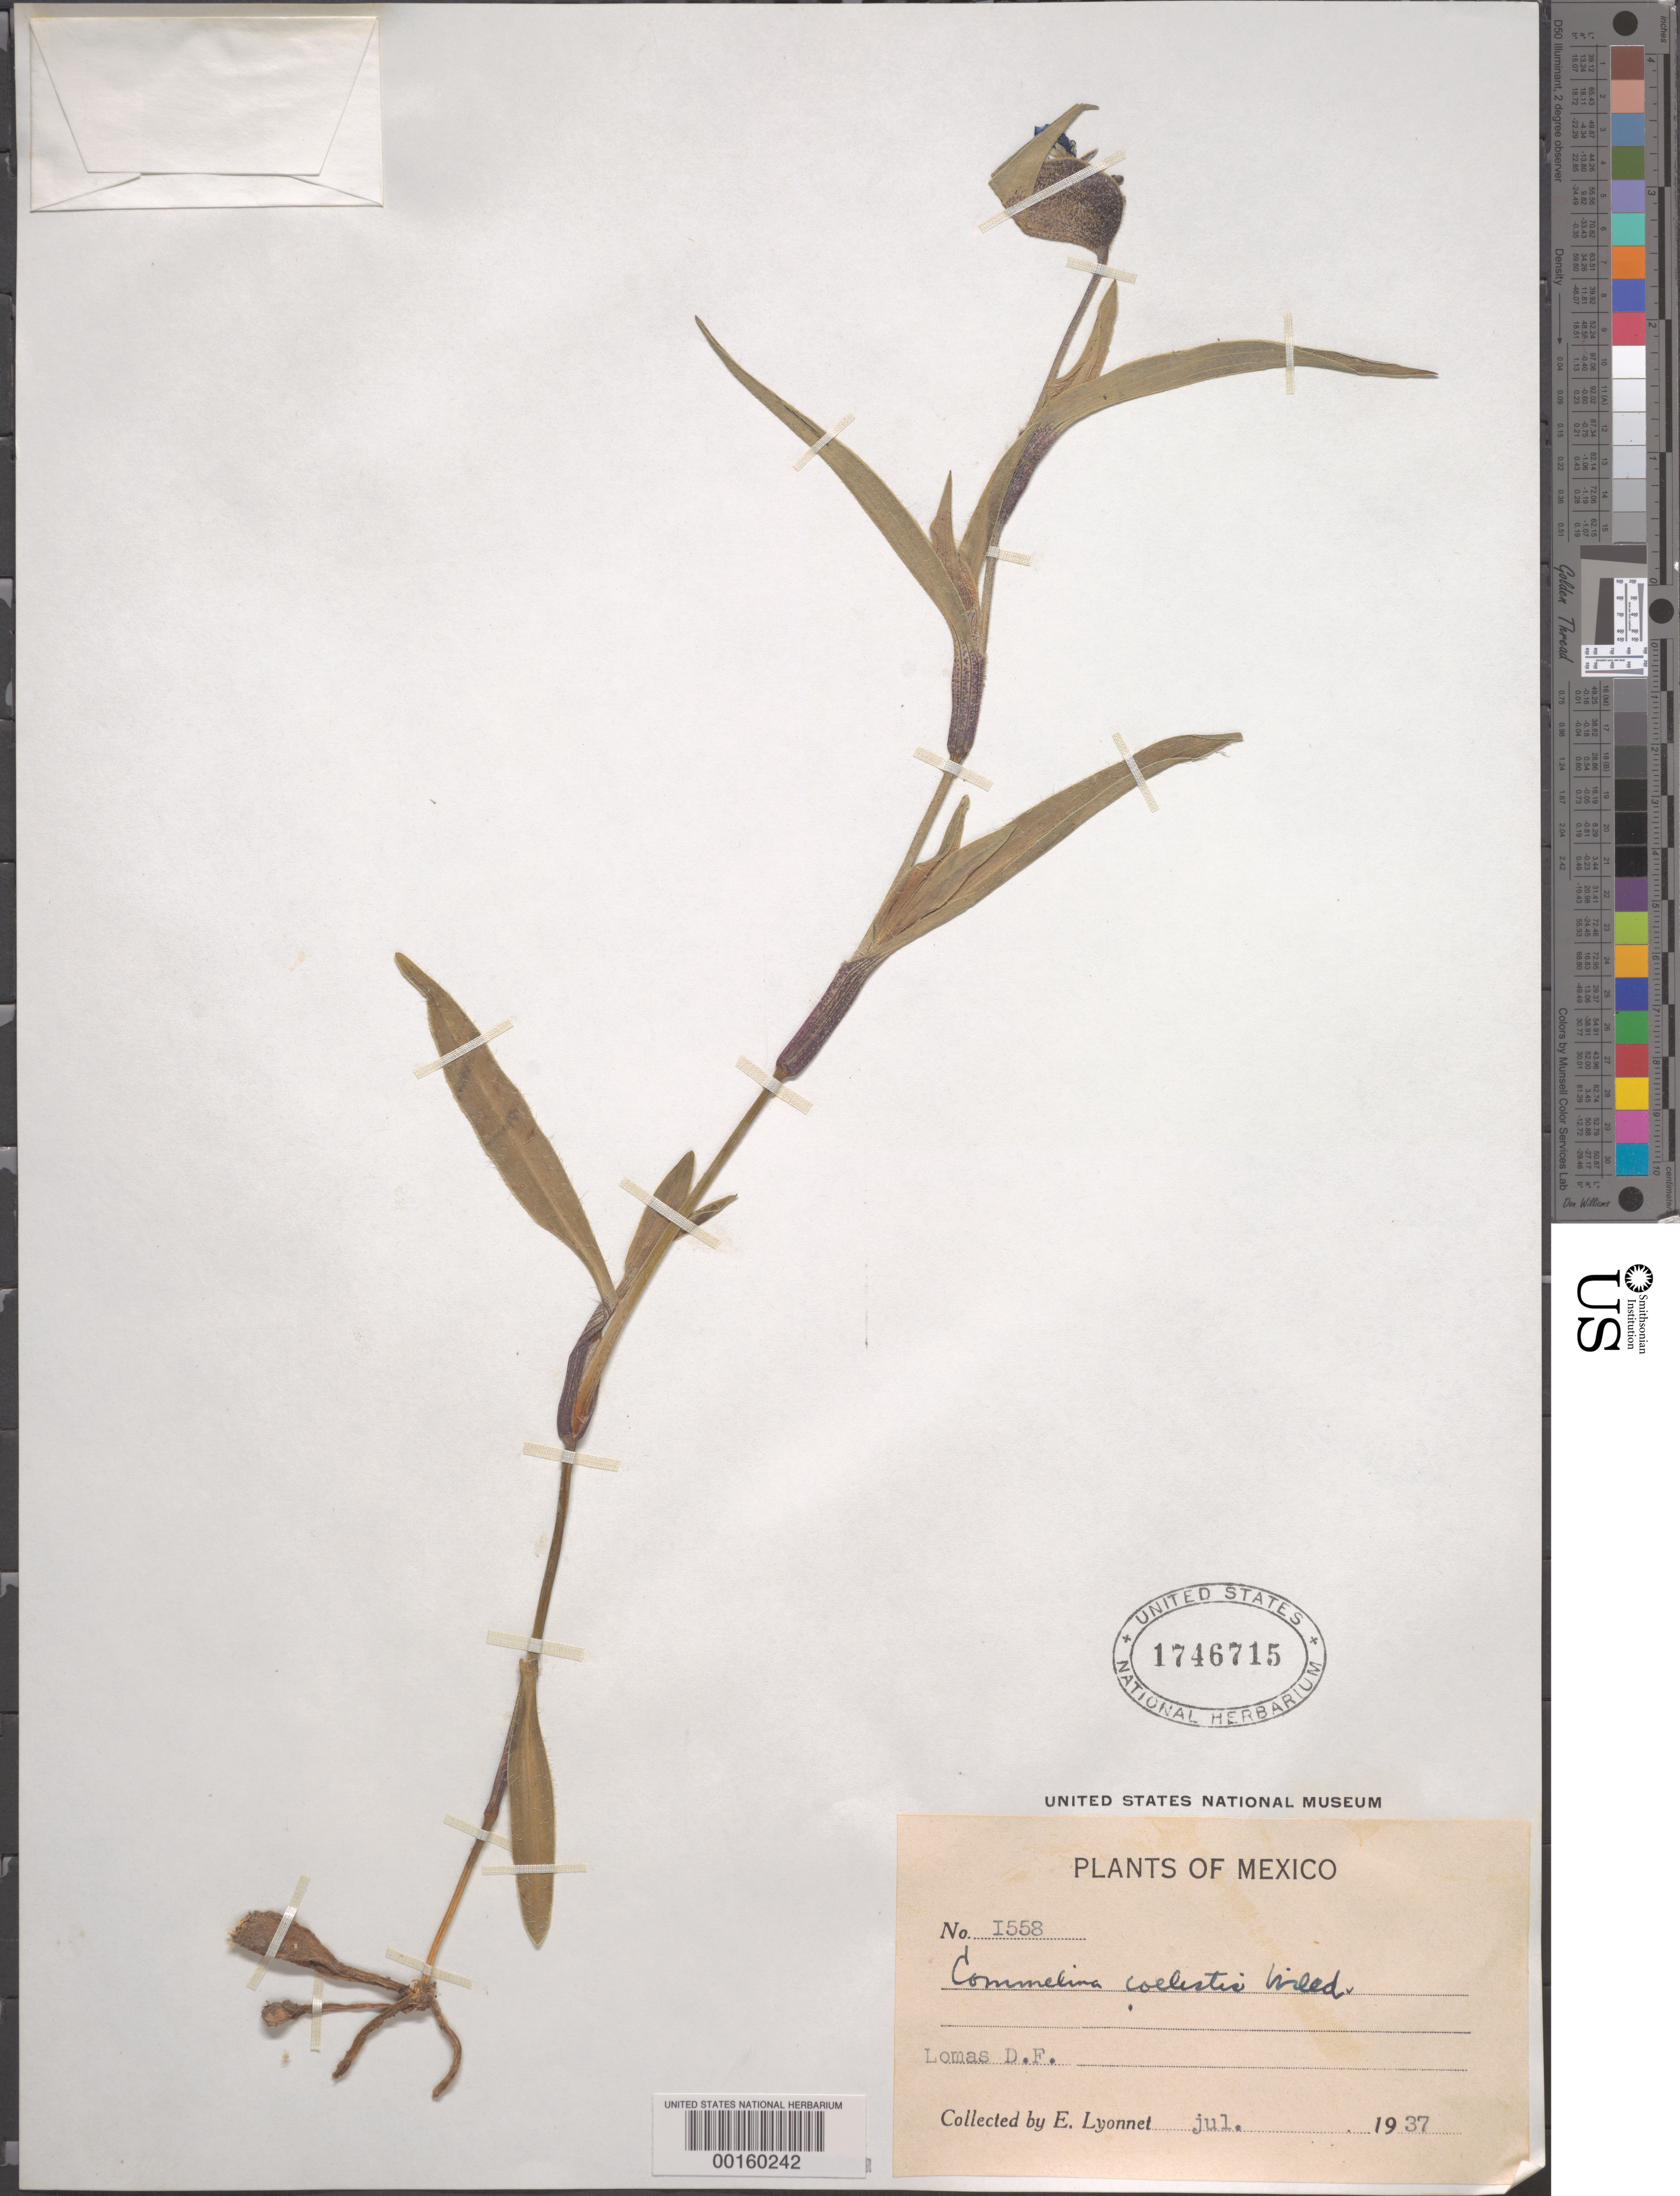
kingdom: Plantae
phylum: Tracheophyta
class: Liliopsida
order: Commelinales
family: Commelinaceae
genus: Commelina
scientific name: Commelina coelestis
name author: Willd.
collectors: Bro. E. Lyonnet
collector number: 1558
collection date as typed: Jul 1937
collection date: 1937-07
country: Mexico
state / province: Distrito Federal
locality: Lomas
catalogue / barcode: US 1746715